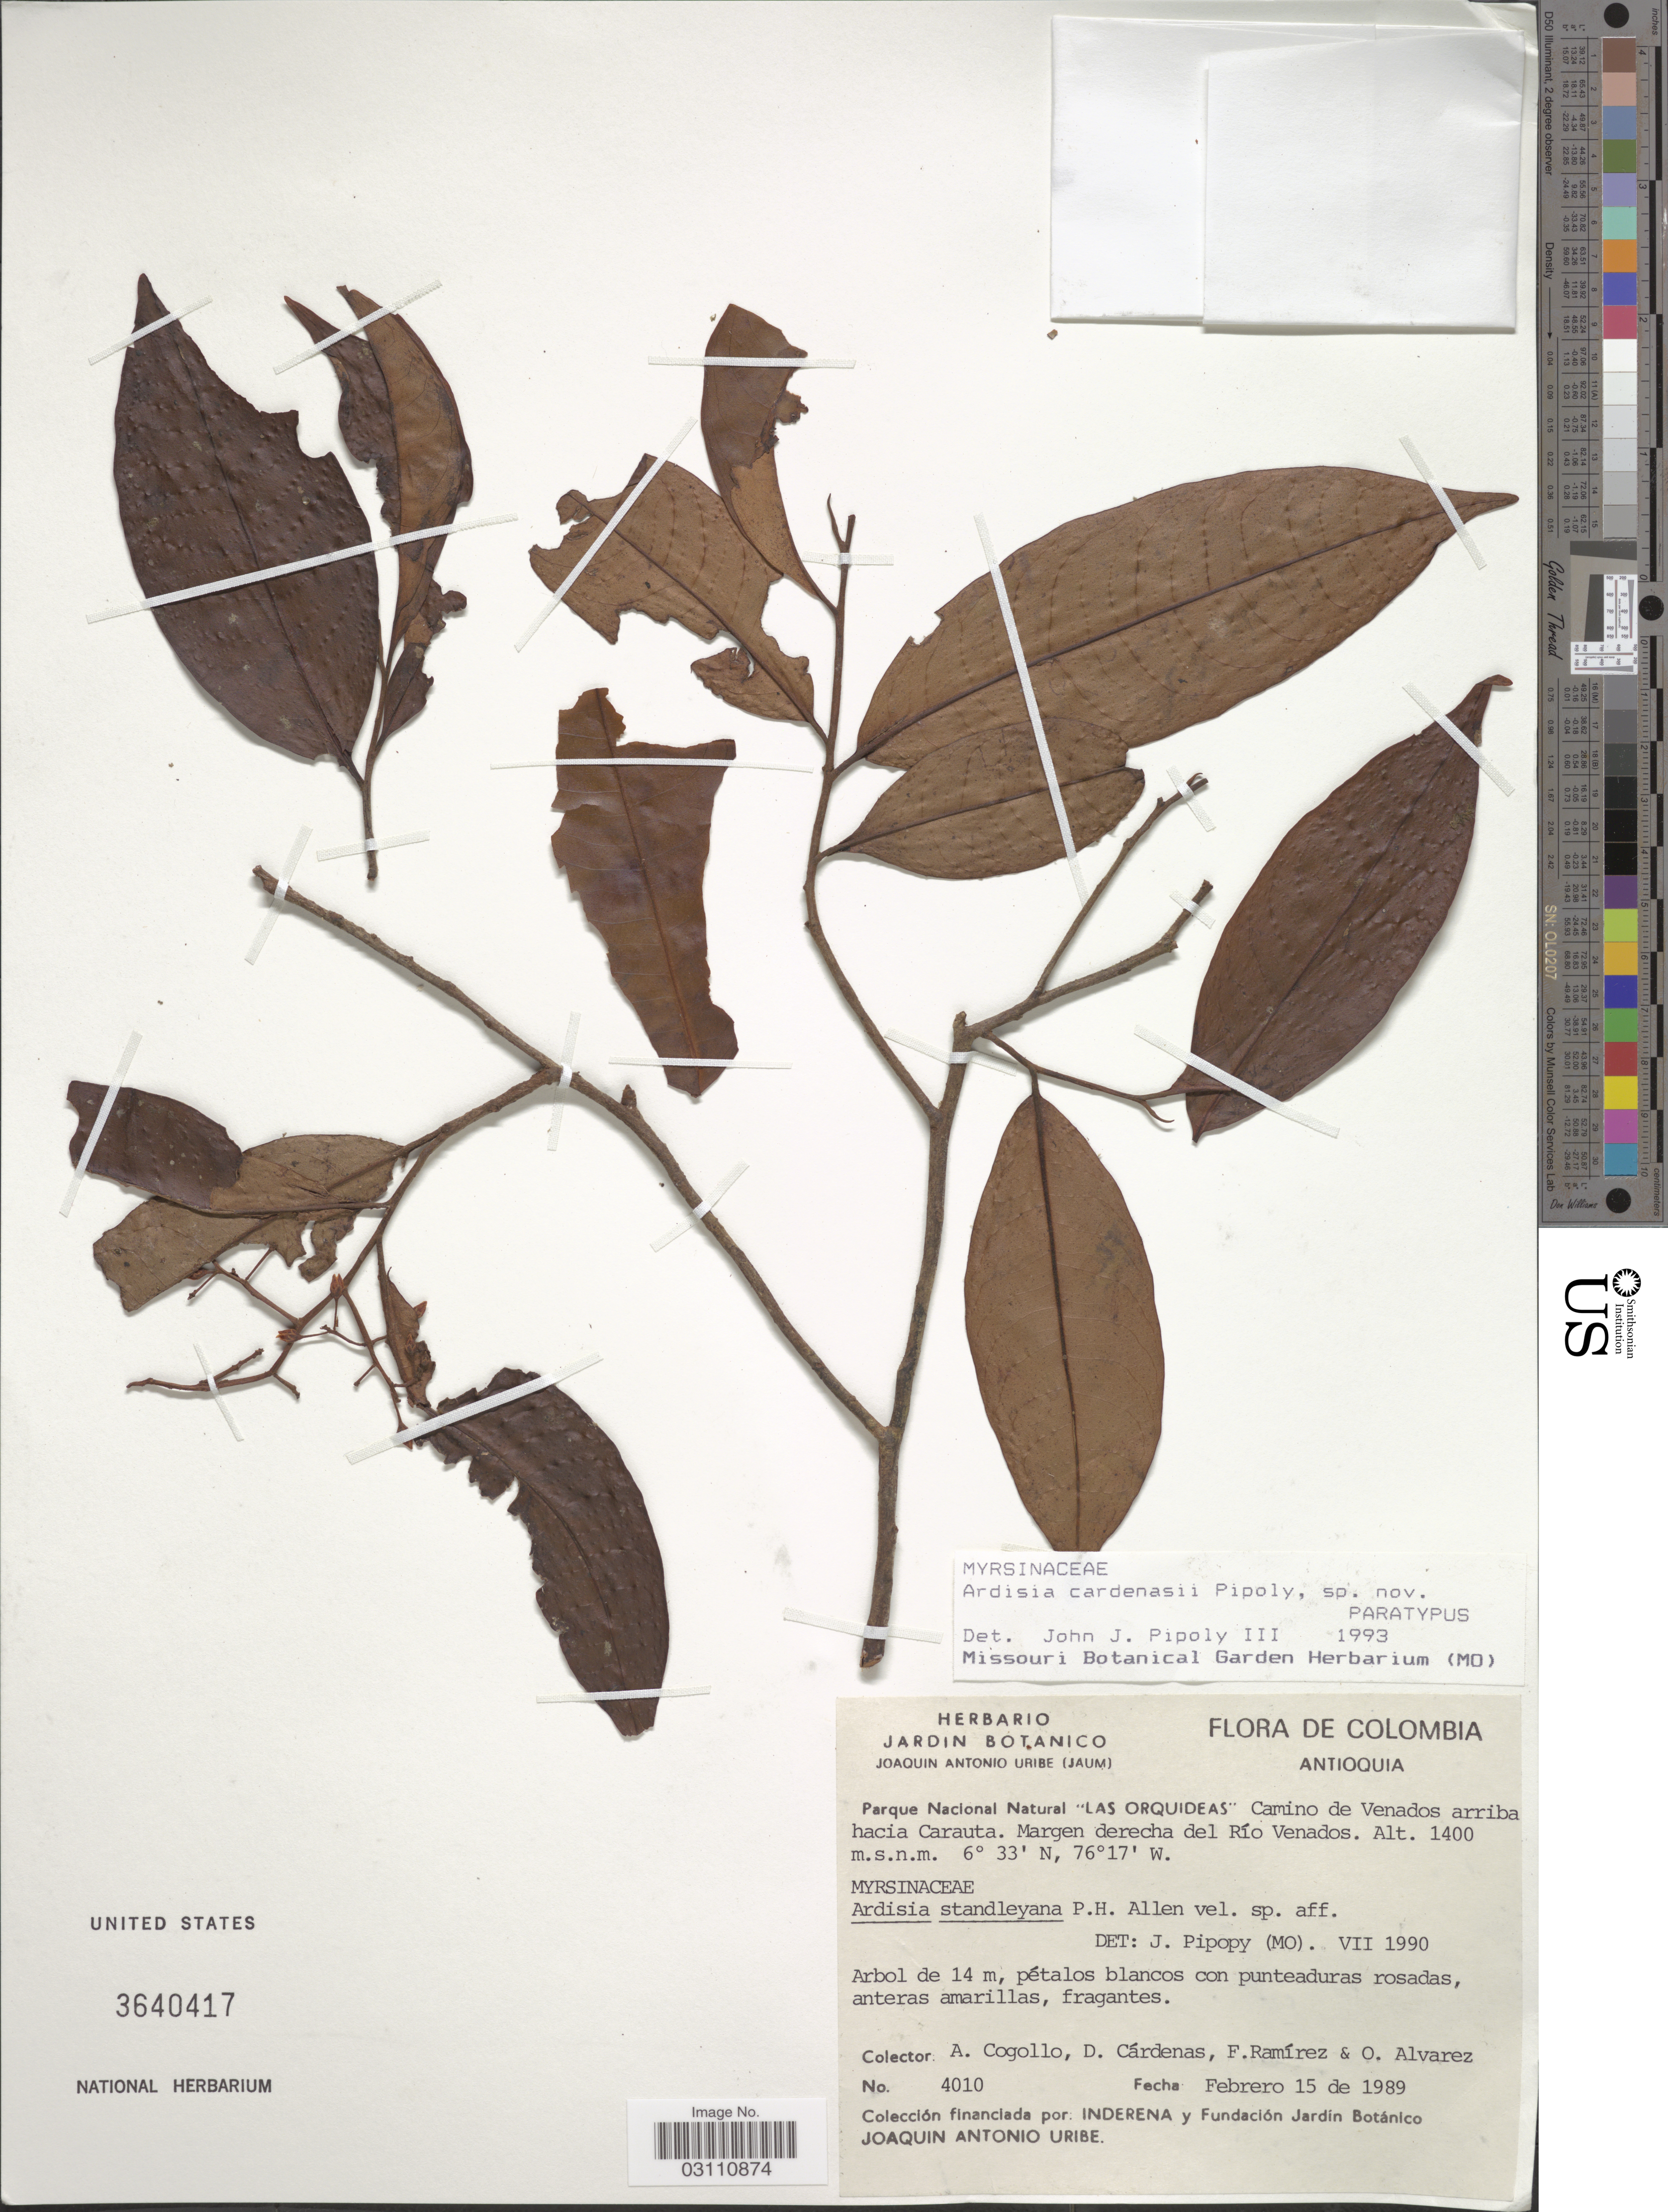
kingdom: Plantae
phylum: Tracheophyta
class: Magnoliopsida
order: Ericales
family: Primulaceae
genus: Ardisia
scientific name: Ardisia cardenasii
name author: Pipoly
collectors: A. Cogollo, D. Cárdenas, F. Ramirez & O. Alvarez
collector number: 4010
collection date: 1989-02-15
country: Colombia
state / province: Antioquia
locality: Parque Nacional Natural "Las Orquideas". Camino de Venados arriba hacia Carauta. Margen derecha del Río Venados.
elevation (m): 1400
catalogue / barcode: US 3640417